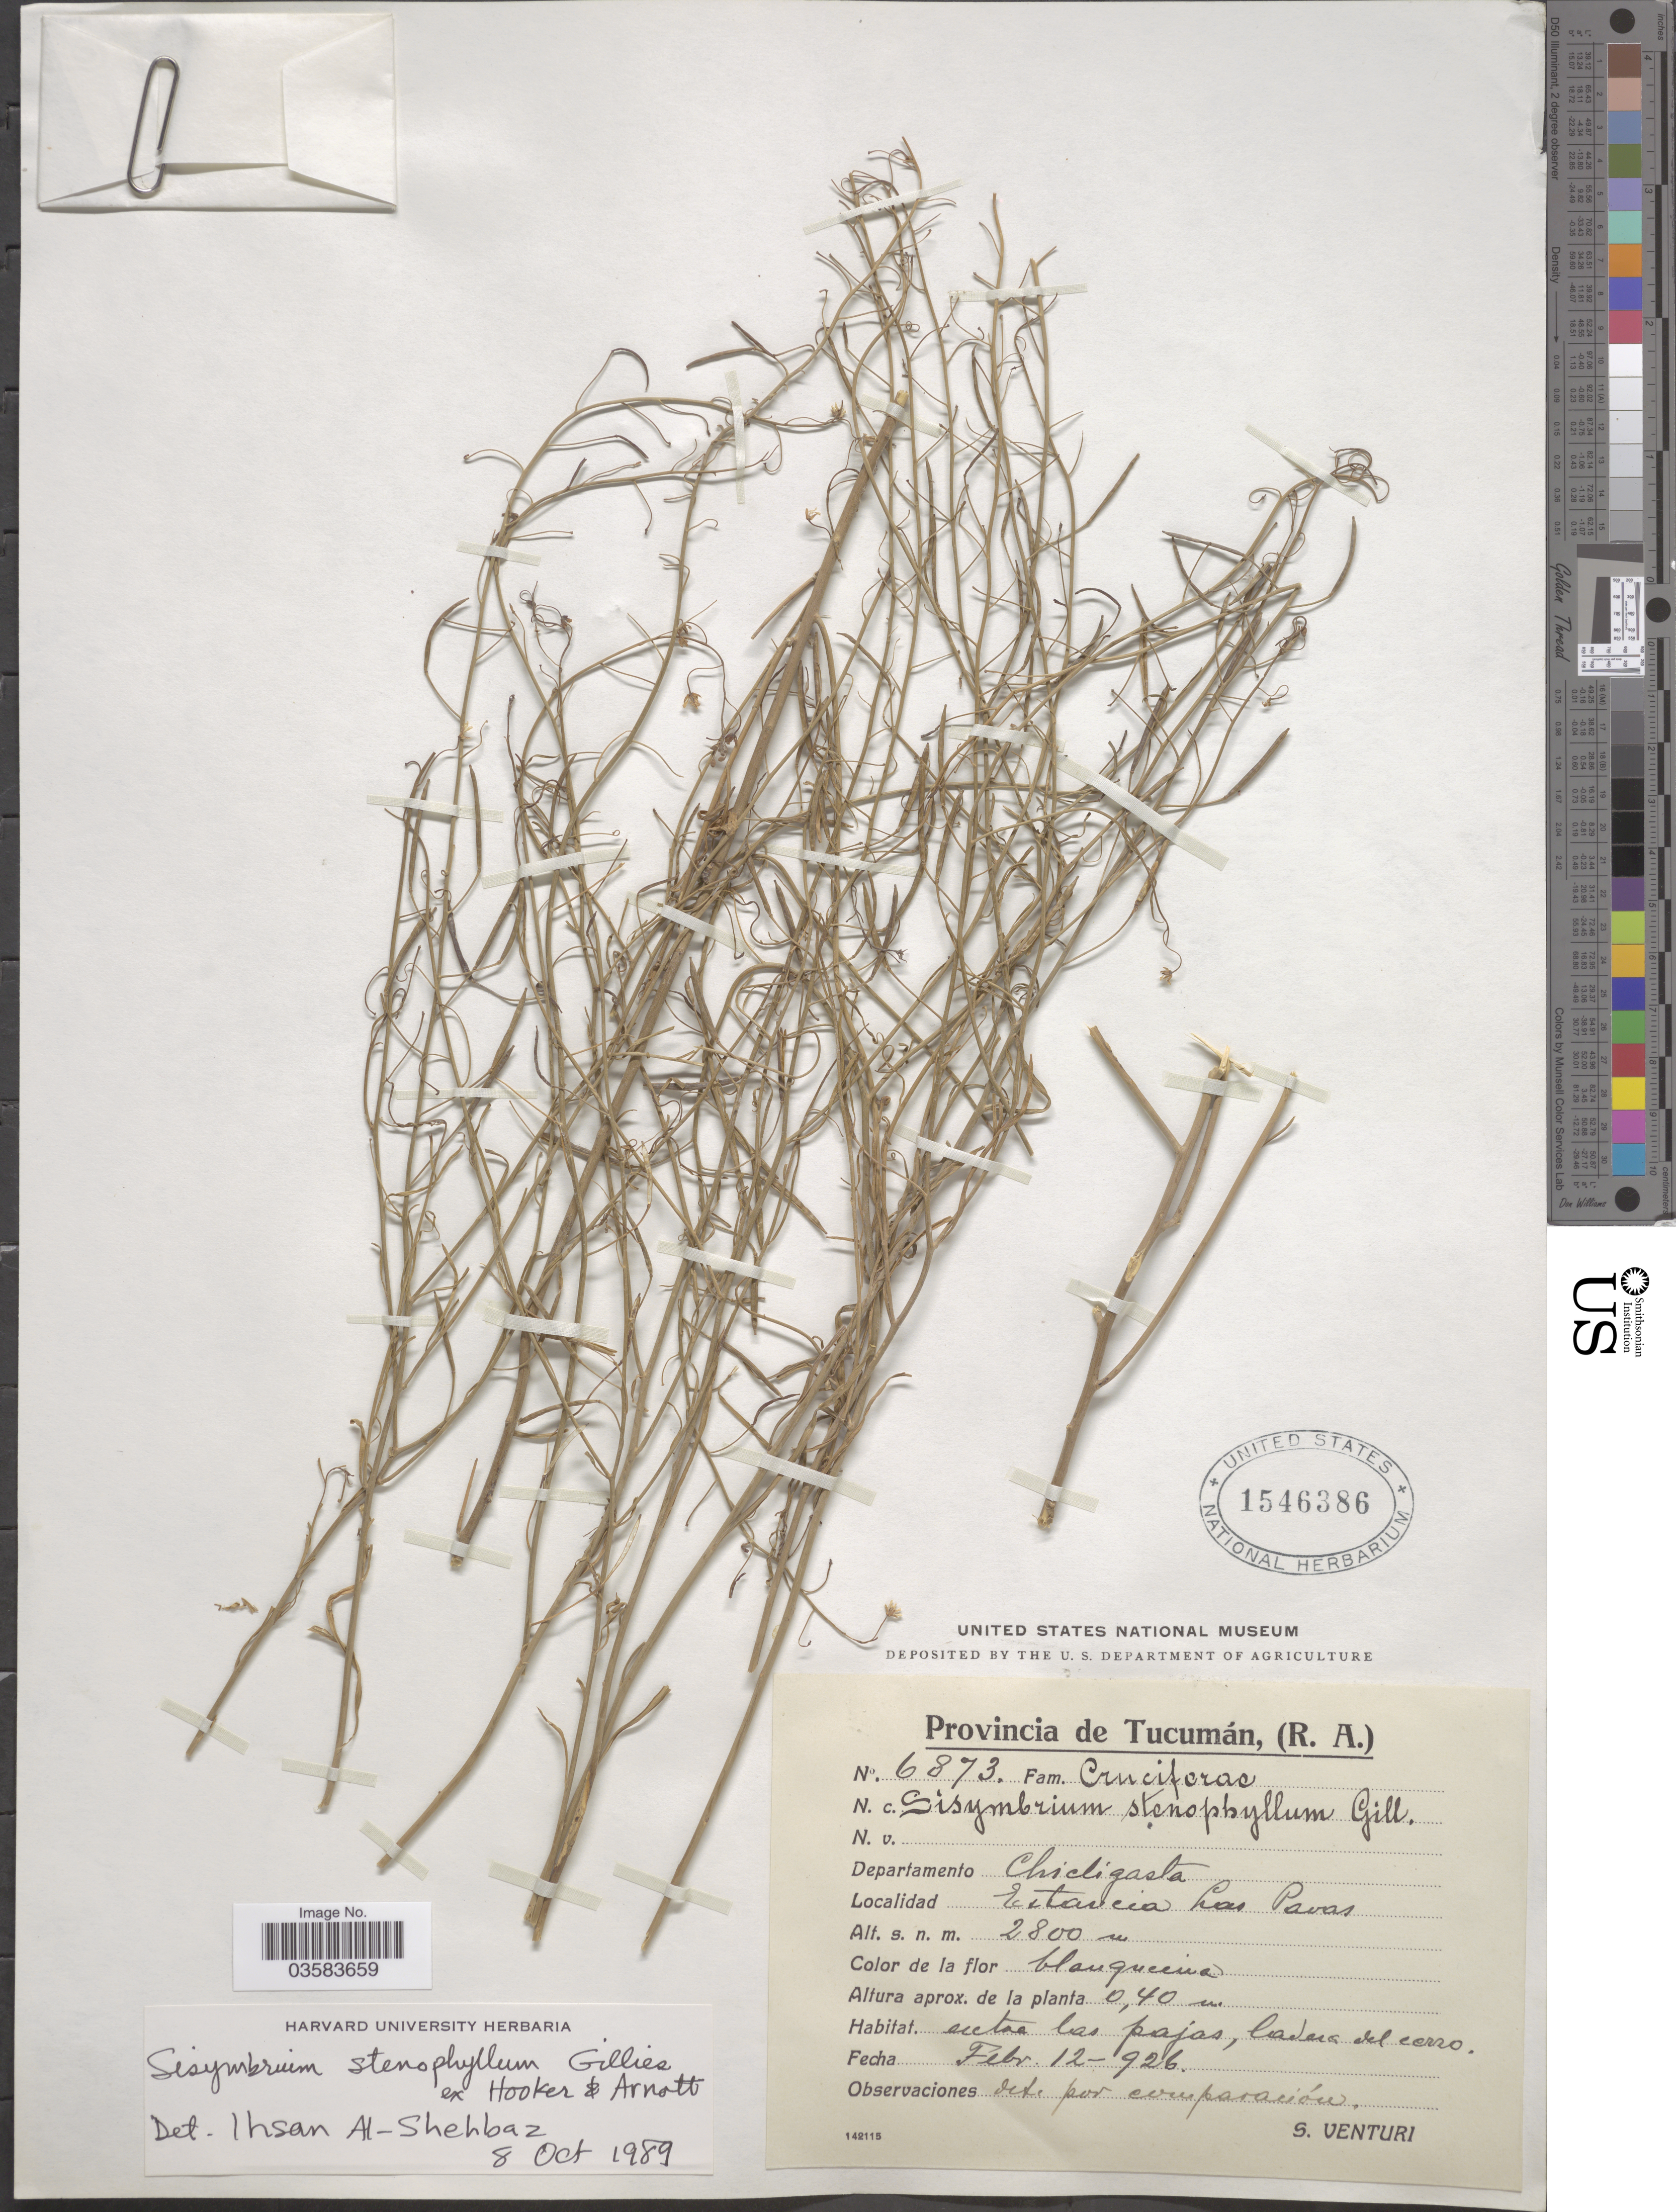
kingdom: Plantae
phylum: Tracheophyta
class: Magnoliopsida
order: Brassicales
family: Brassicaceae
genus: Mostacillastrum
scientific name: Mostacillastrum stenophyllum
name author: O.E. Schulz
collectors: S. Venturi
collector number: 6873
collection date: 1926-02-12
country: Argentina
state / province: Tucuman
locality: Departamento Chicligasta. Estancia Las Pavas.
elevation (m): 2800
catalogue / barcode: US 1546386